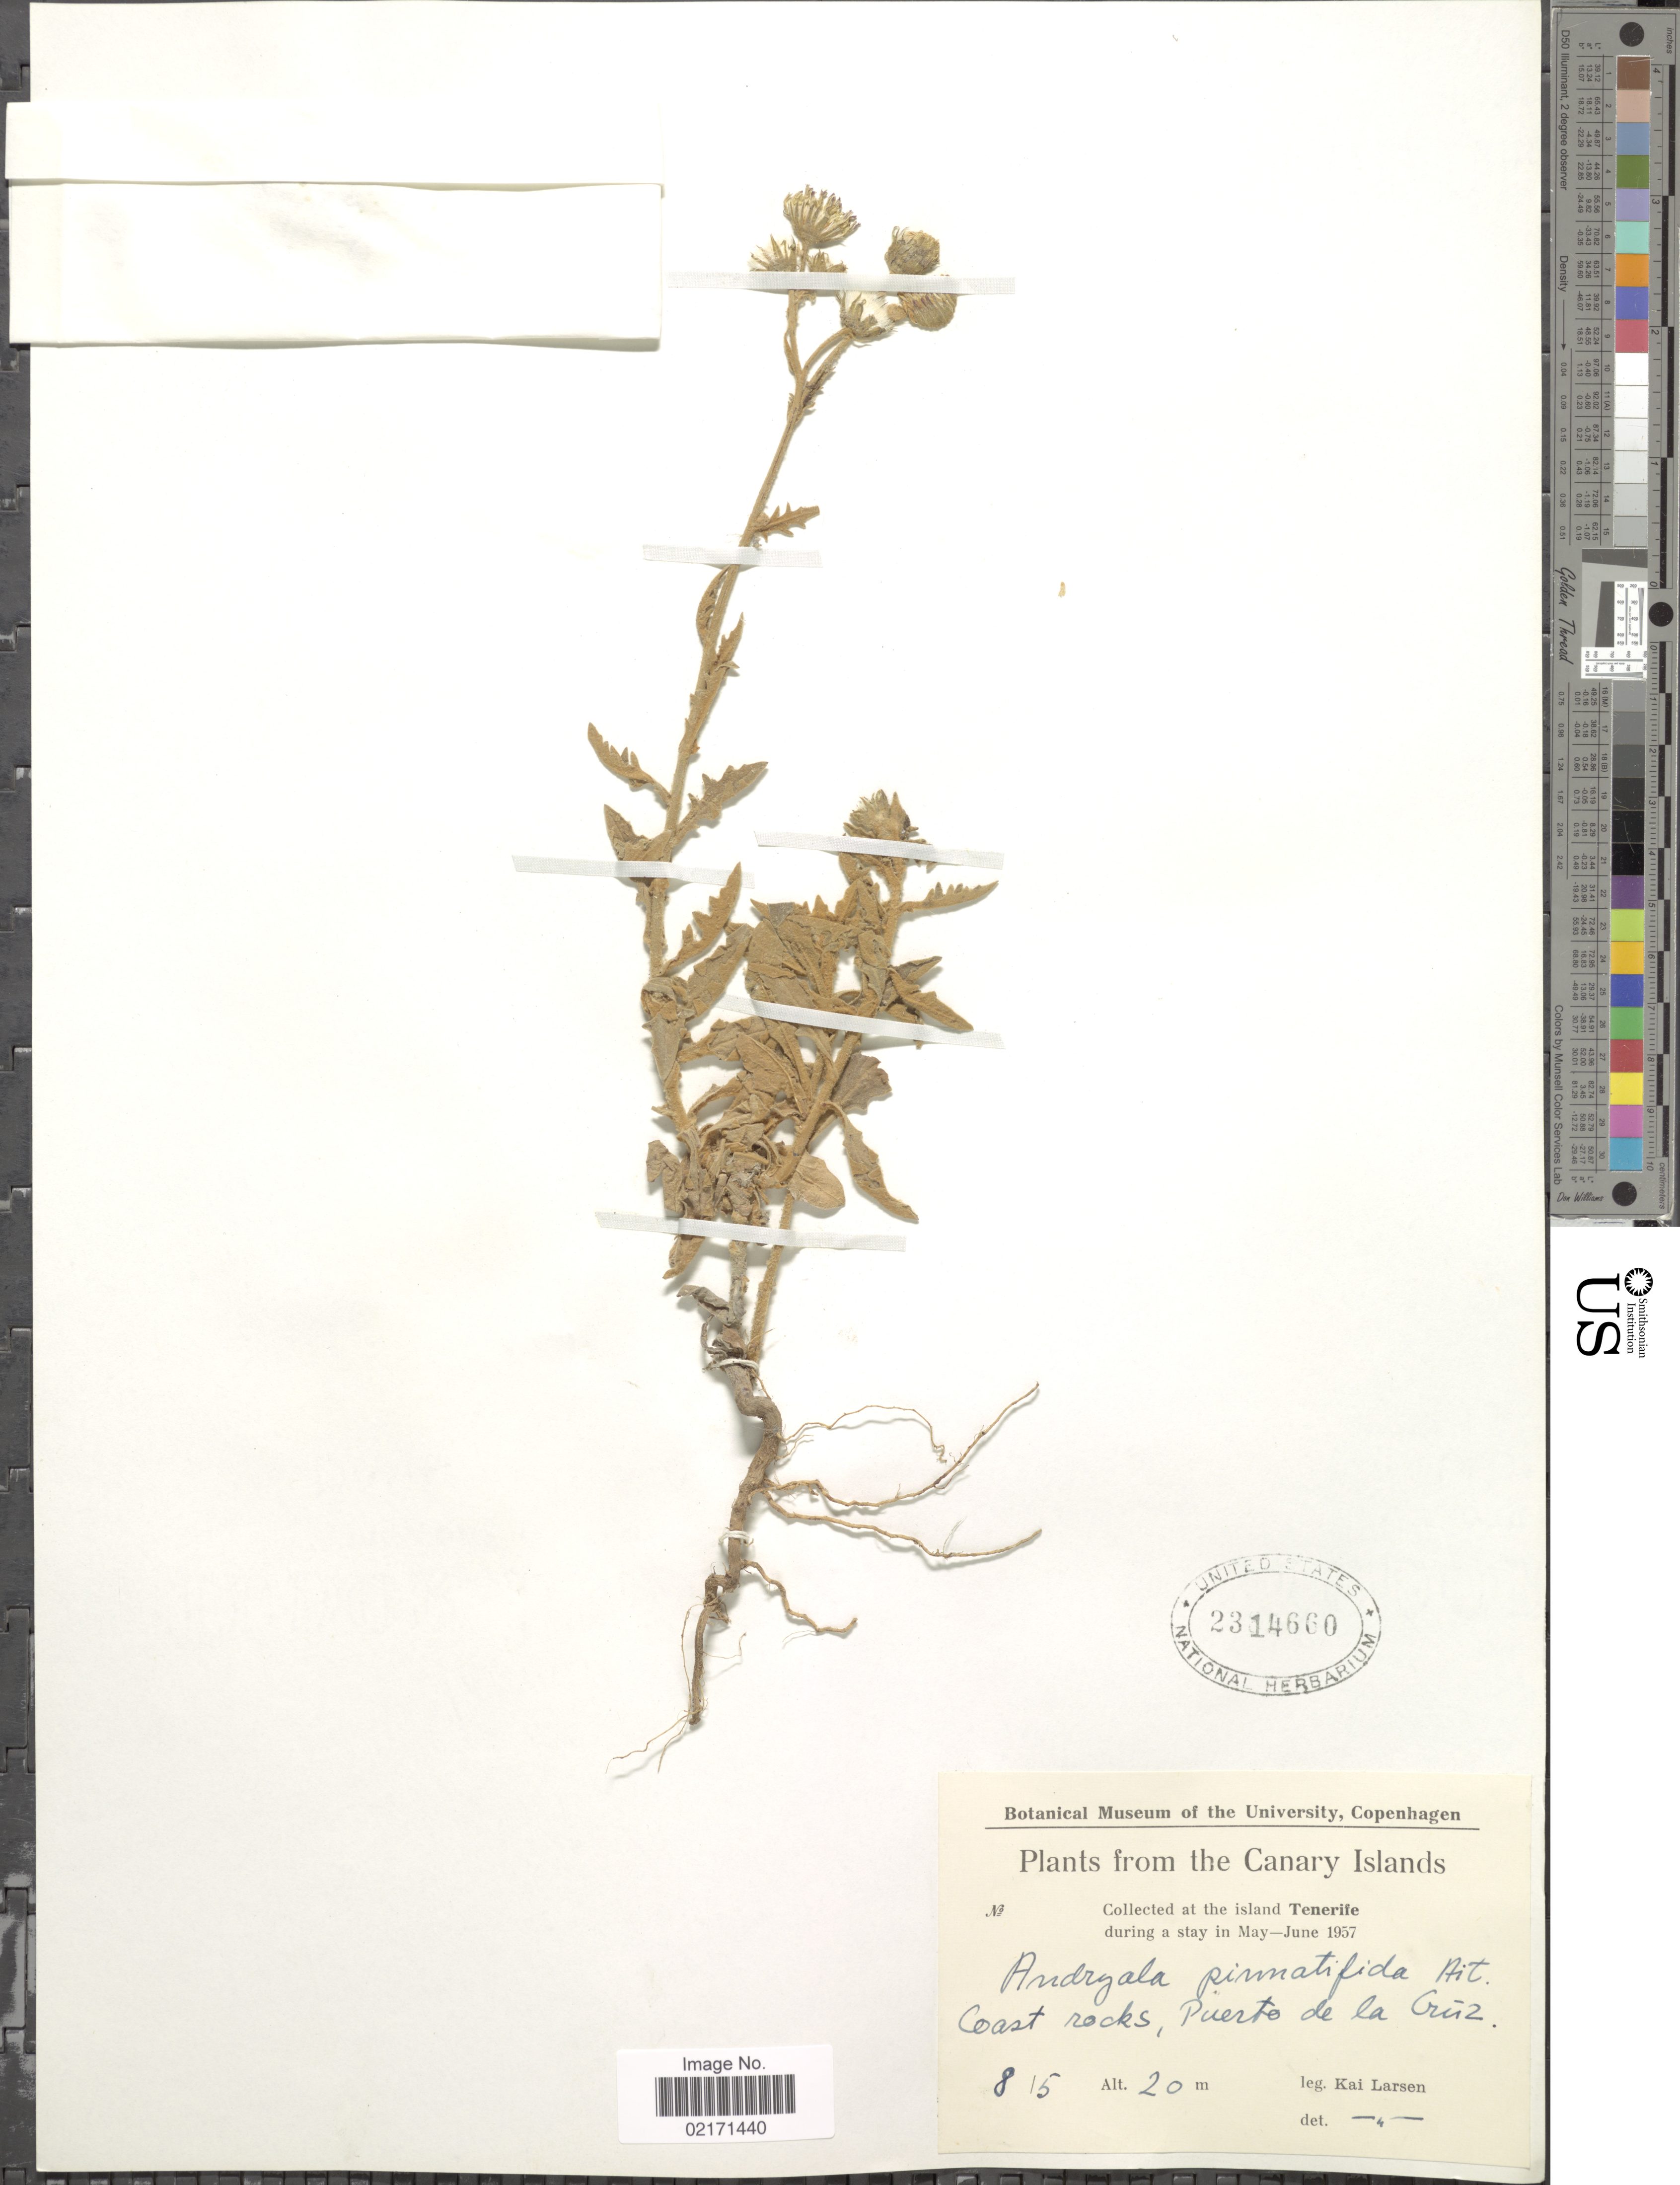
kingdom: Plantae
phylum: Tracheophyta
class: Magnoliopsida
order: Asterales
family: Asteraceae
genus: Andryala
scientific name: Andryala pinnatifida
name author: Aiton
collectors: K. Larsen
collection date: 1957-05-05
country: Spain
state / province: Canarias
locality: Canary Island, Tenerife, Puerto de la Cruz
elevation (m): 20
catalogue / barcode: US 2314660